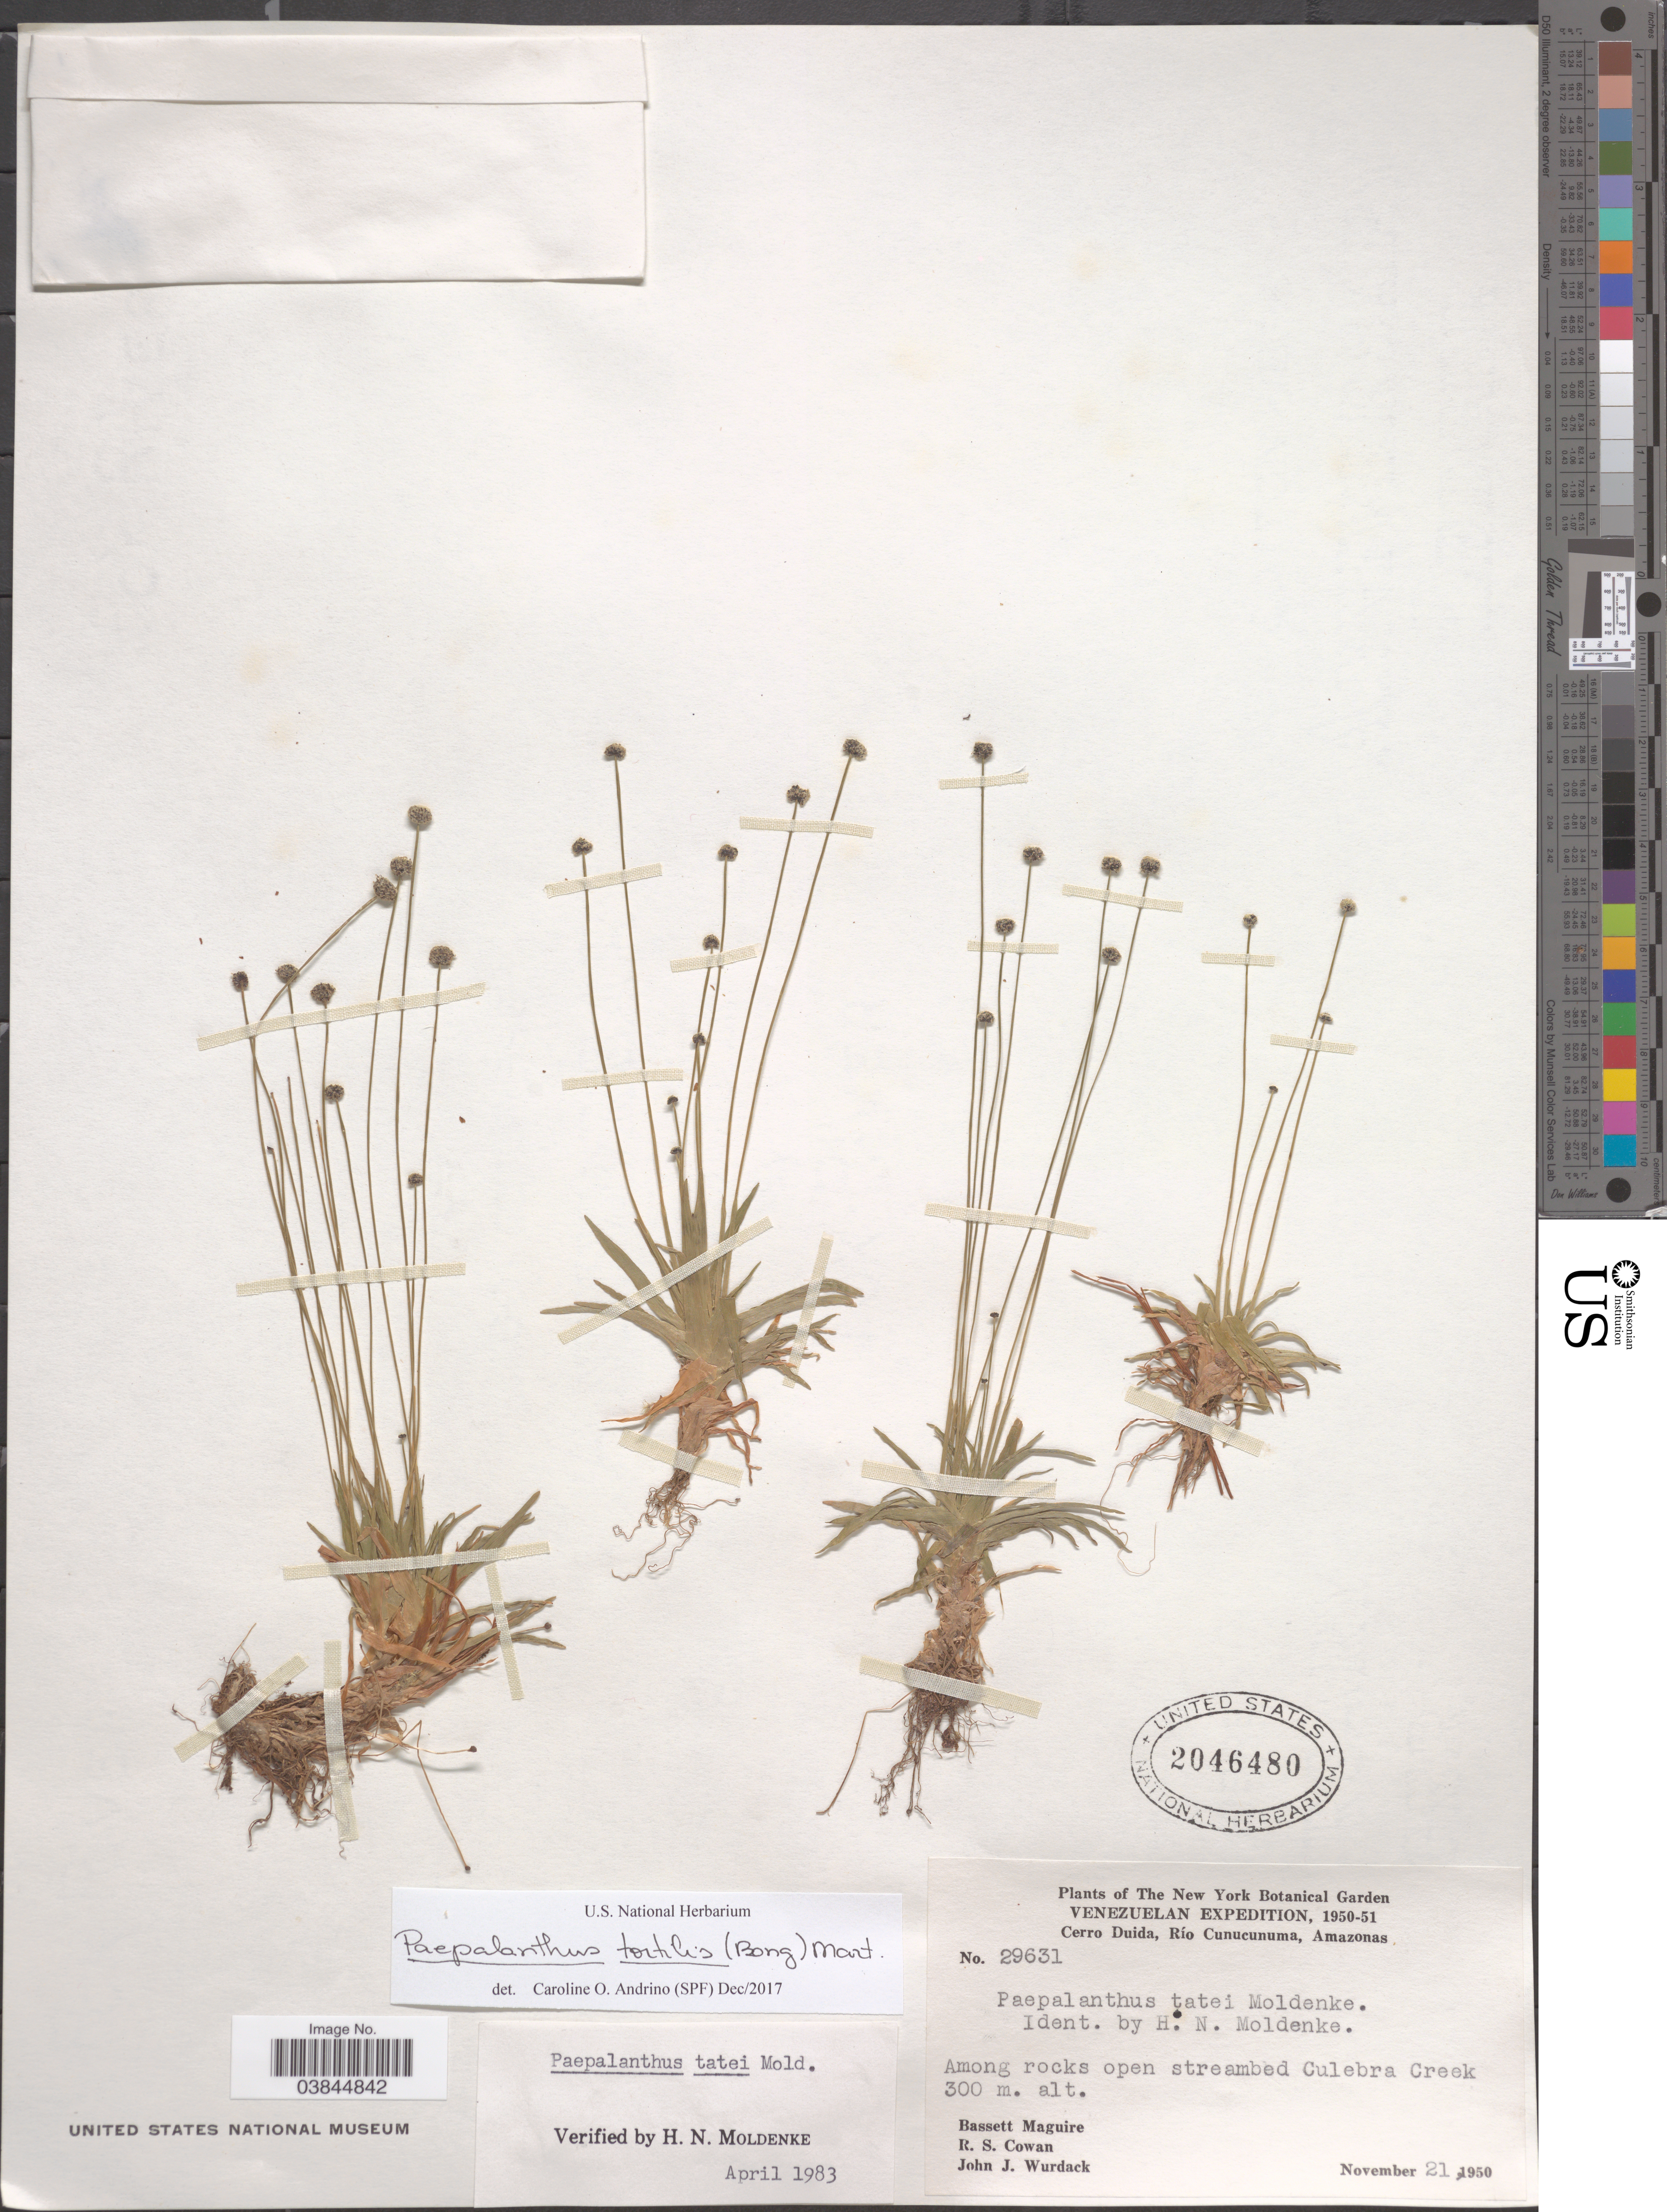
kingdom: Plantae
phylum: Tracheophyta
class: Liliopsida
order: Poales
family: Eriocaulaceae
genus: Paepalanthus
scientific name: Paepalanthus tortilis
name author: (Bong.) Koern.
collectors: B. Maguire, R. S. Cowan & J. J. Wurdack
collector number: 29631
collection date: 1950-11-21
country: Venezuela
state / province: Amazonas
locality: Cerro Duida, Río Cunucunuma. Among rocks open streambed Culebra Creek.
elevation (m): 300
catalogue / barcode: US 2046480